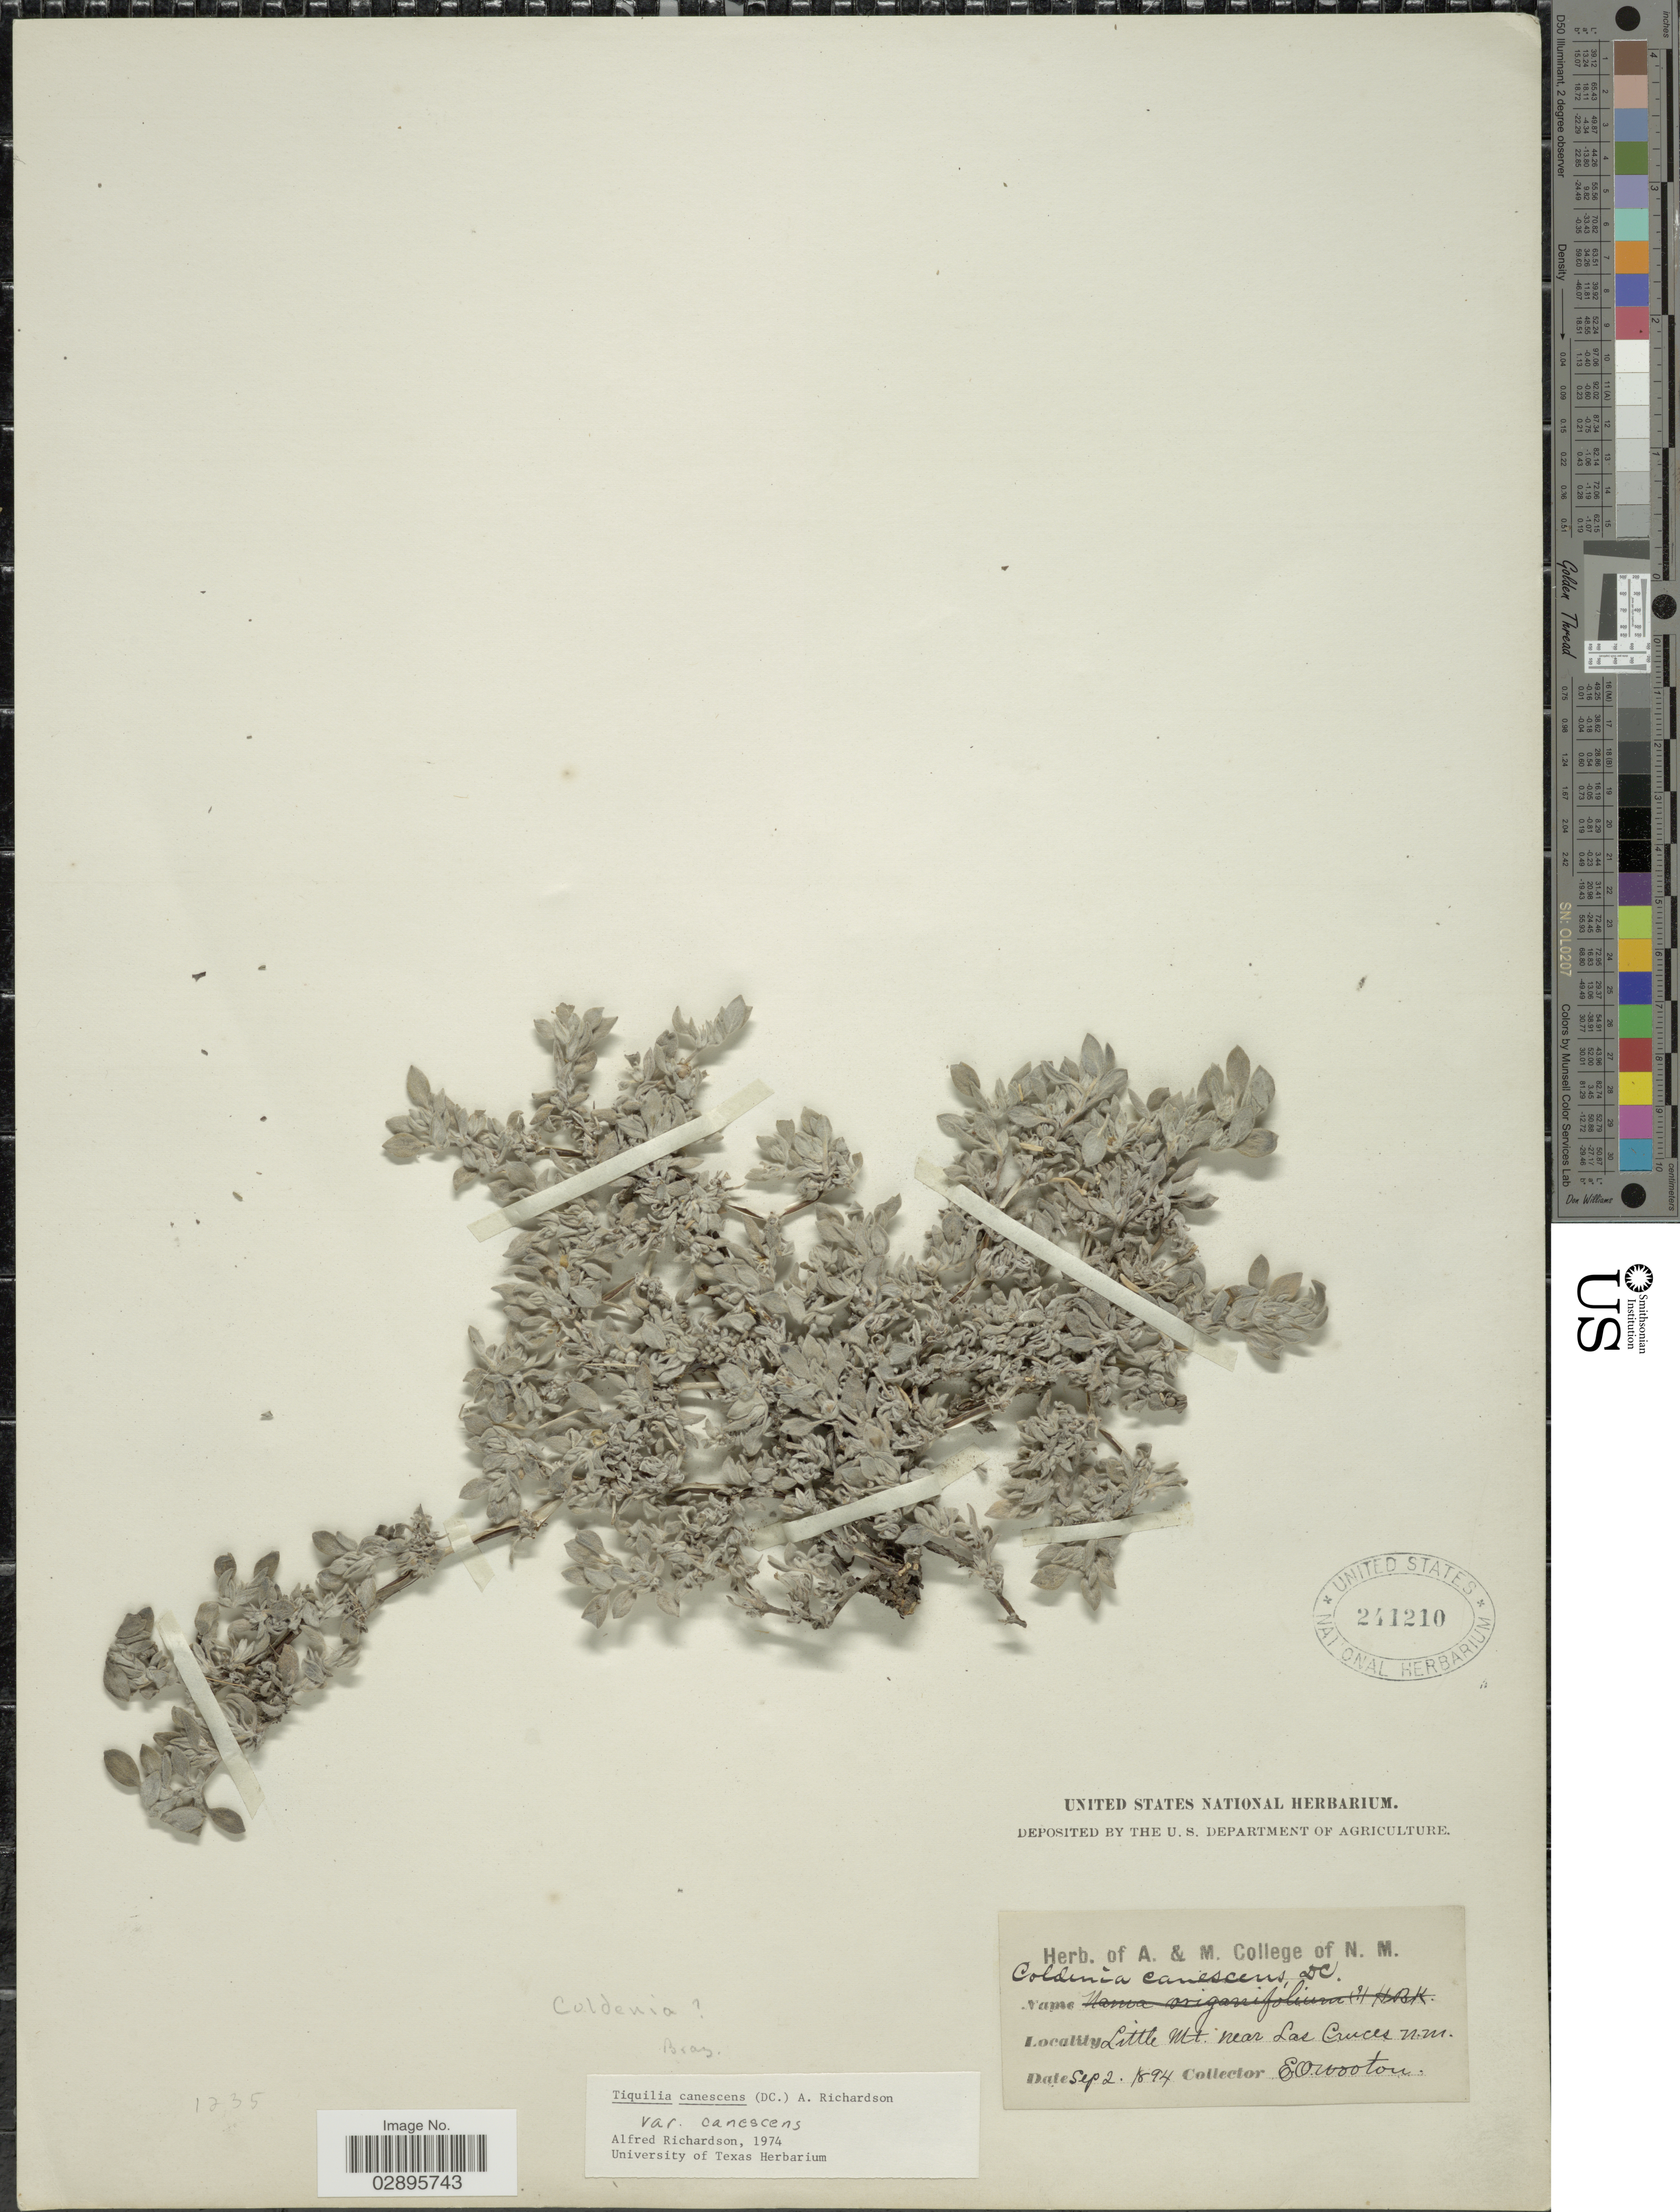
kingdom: Plantae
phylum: Tracheophyta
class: Magnoliopsida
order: Boraginales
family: Ehretiaceae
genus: Tiquilia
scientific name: Tiquilia canescens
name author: (A. DC.) A.T. Richardson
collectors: E. O. Wooton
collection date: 1894-09-02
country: United States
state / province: New Mexico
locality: Little Mt., near Las Cruces N.M.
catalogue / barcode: US 241210